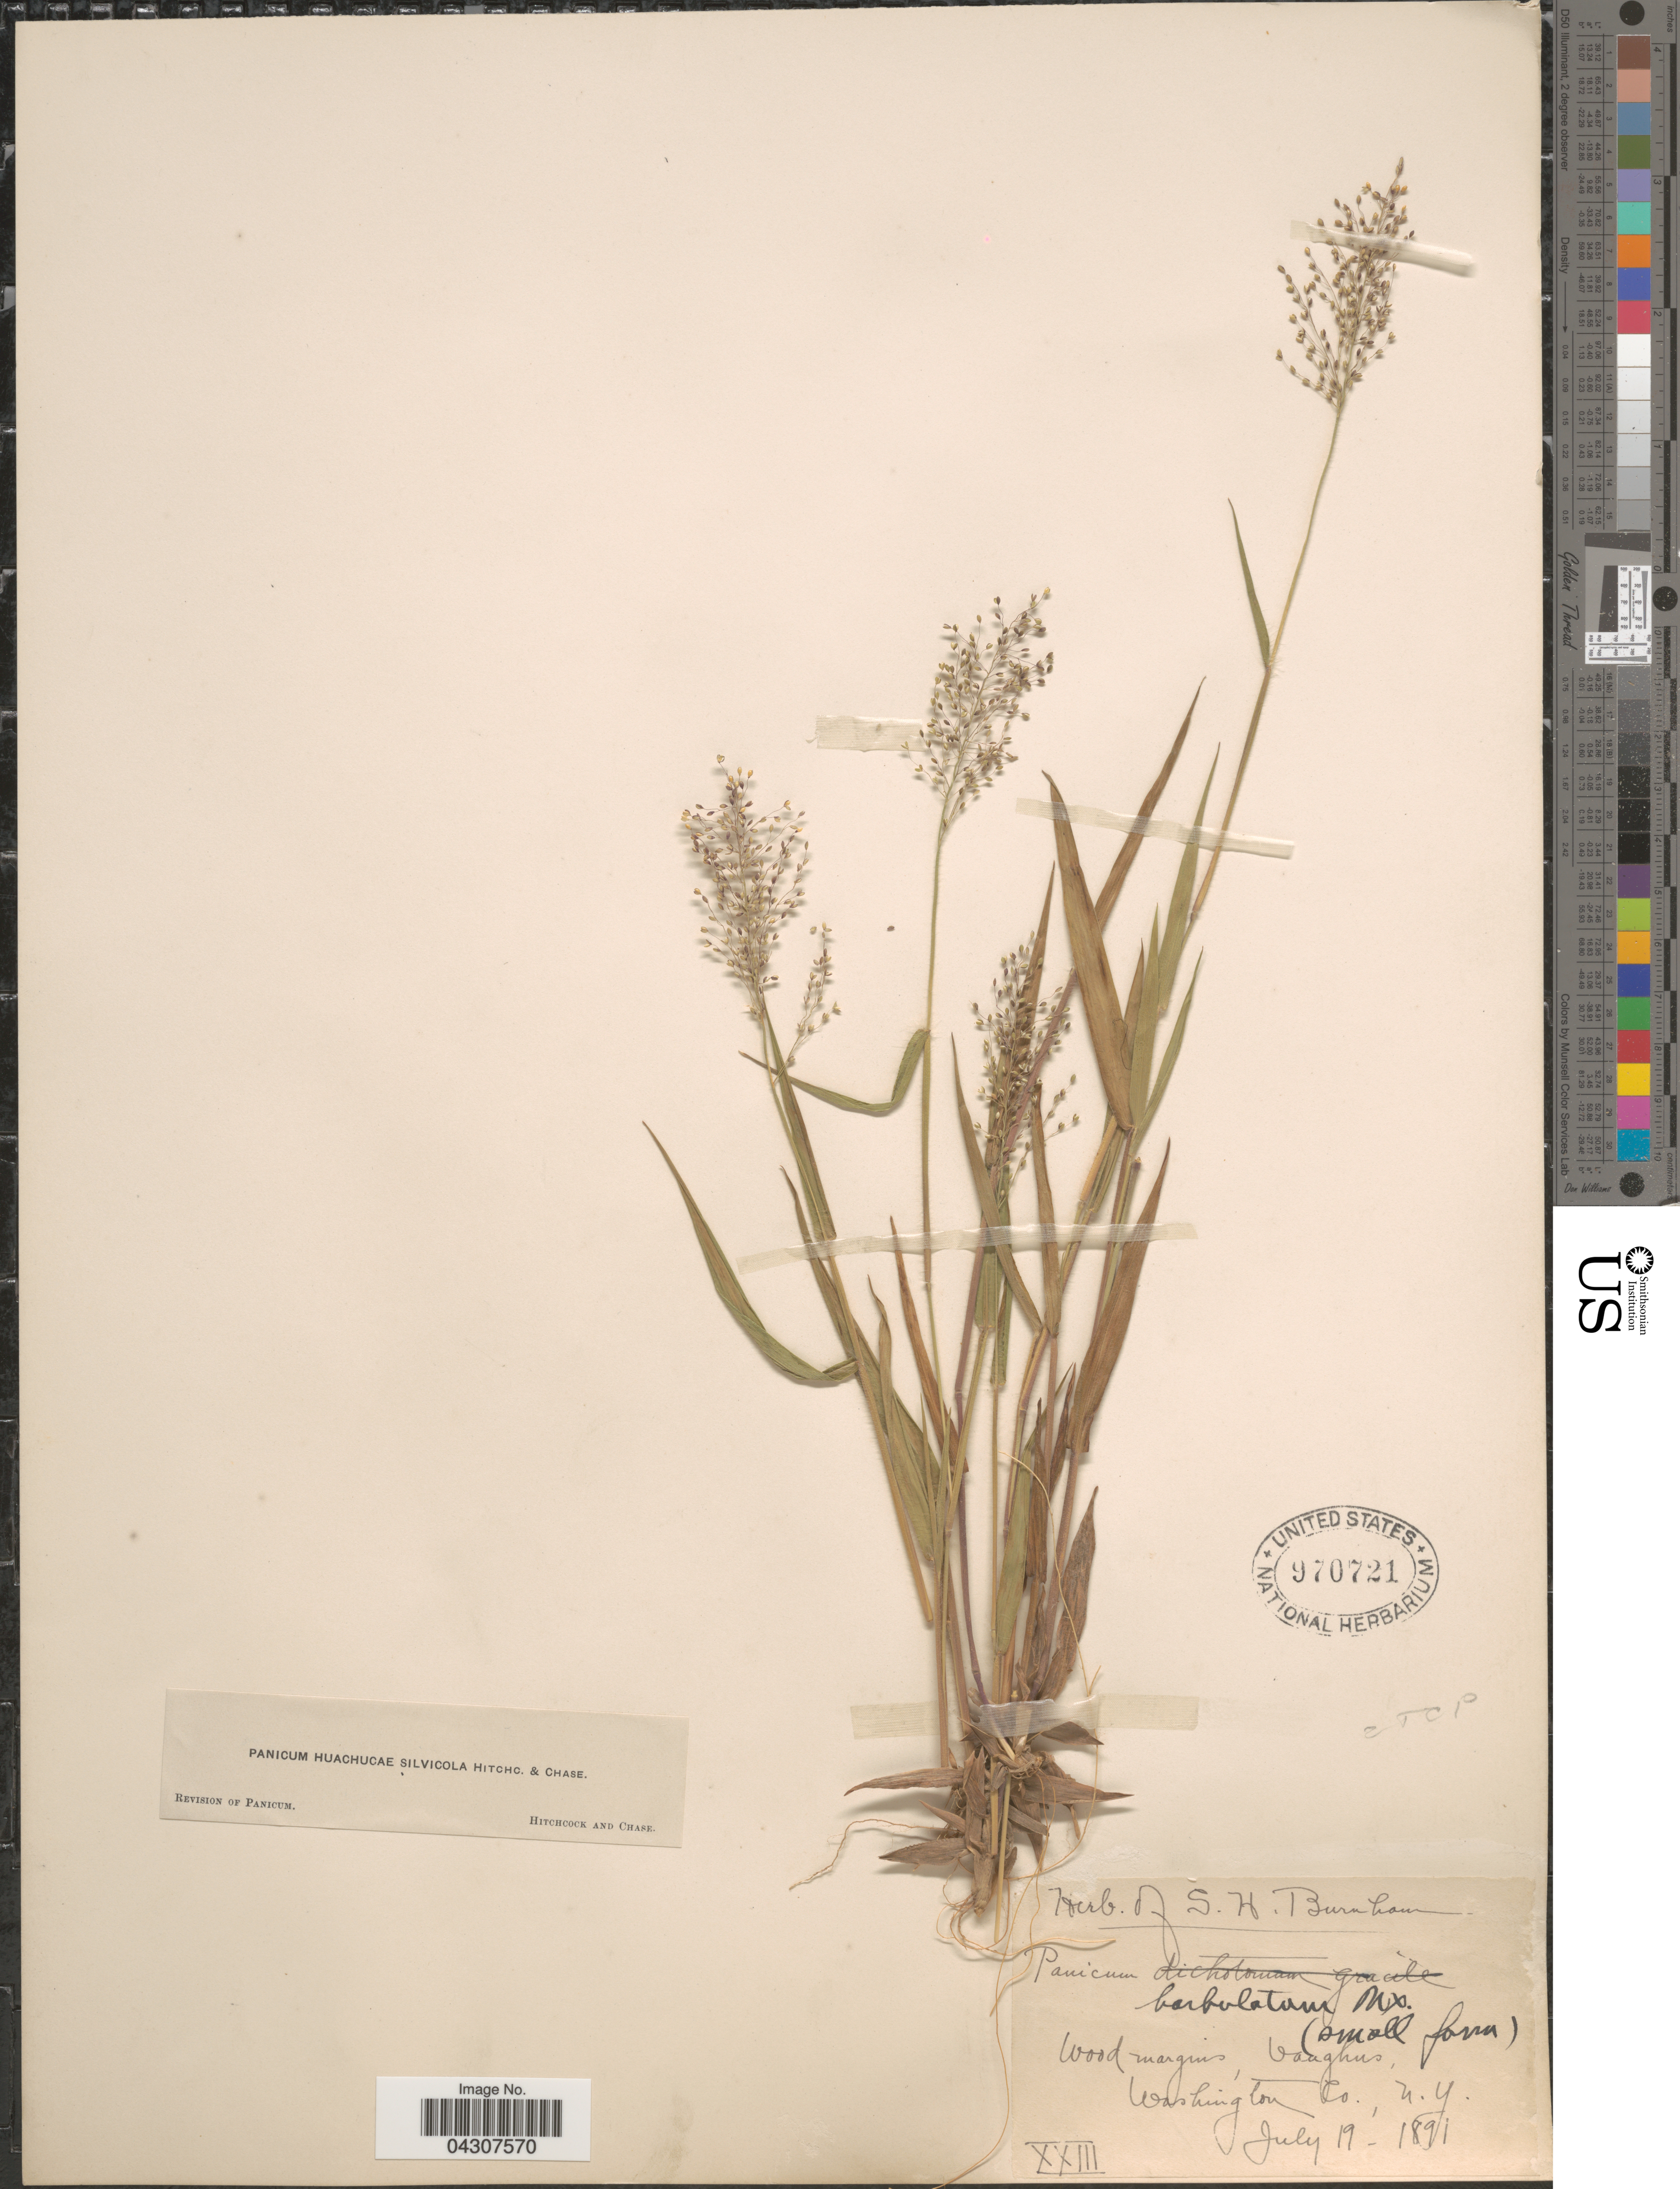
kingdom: Plantae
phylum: Tracheophyta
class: Liliopsida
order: Poales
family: Poaceae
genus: Dichanthelium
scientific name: Dichanthelium acuminatum var. acuminatum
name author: (Sw.) Gould & C.A. Clark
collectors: ex herb. S.H. Burnham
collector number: XXIII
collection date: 1891-07-19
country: United States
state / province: New York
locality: Wood margin, Vaaghus, Washington Co.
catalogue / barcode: US 970721